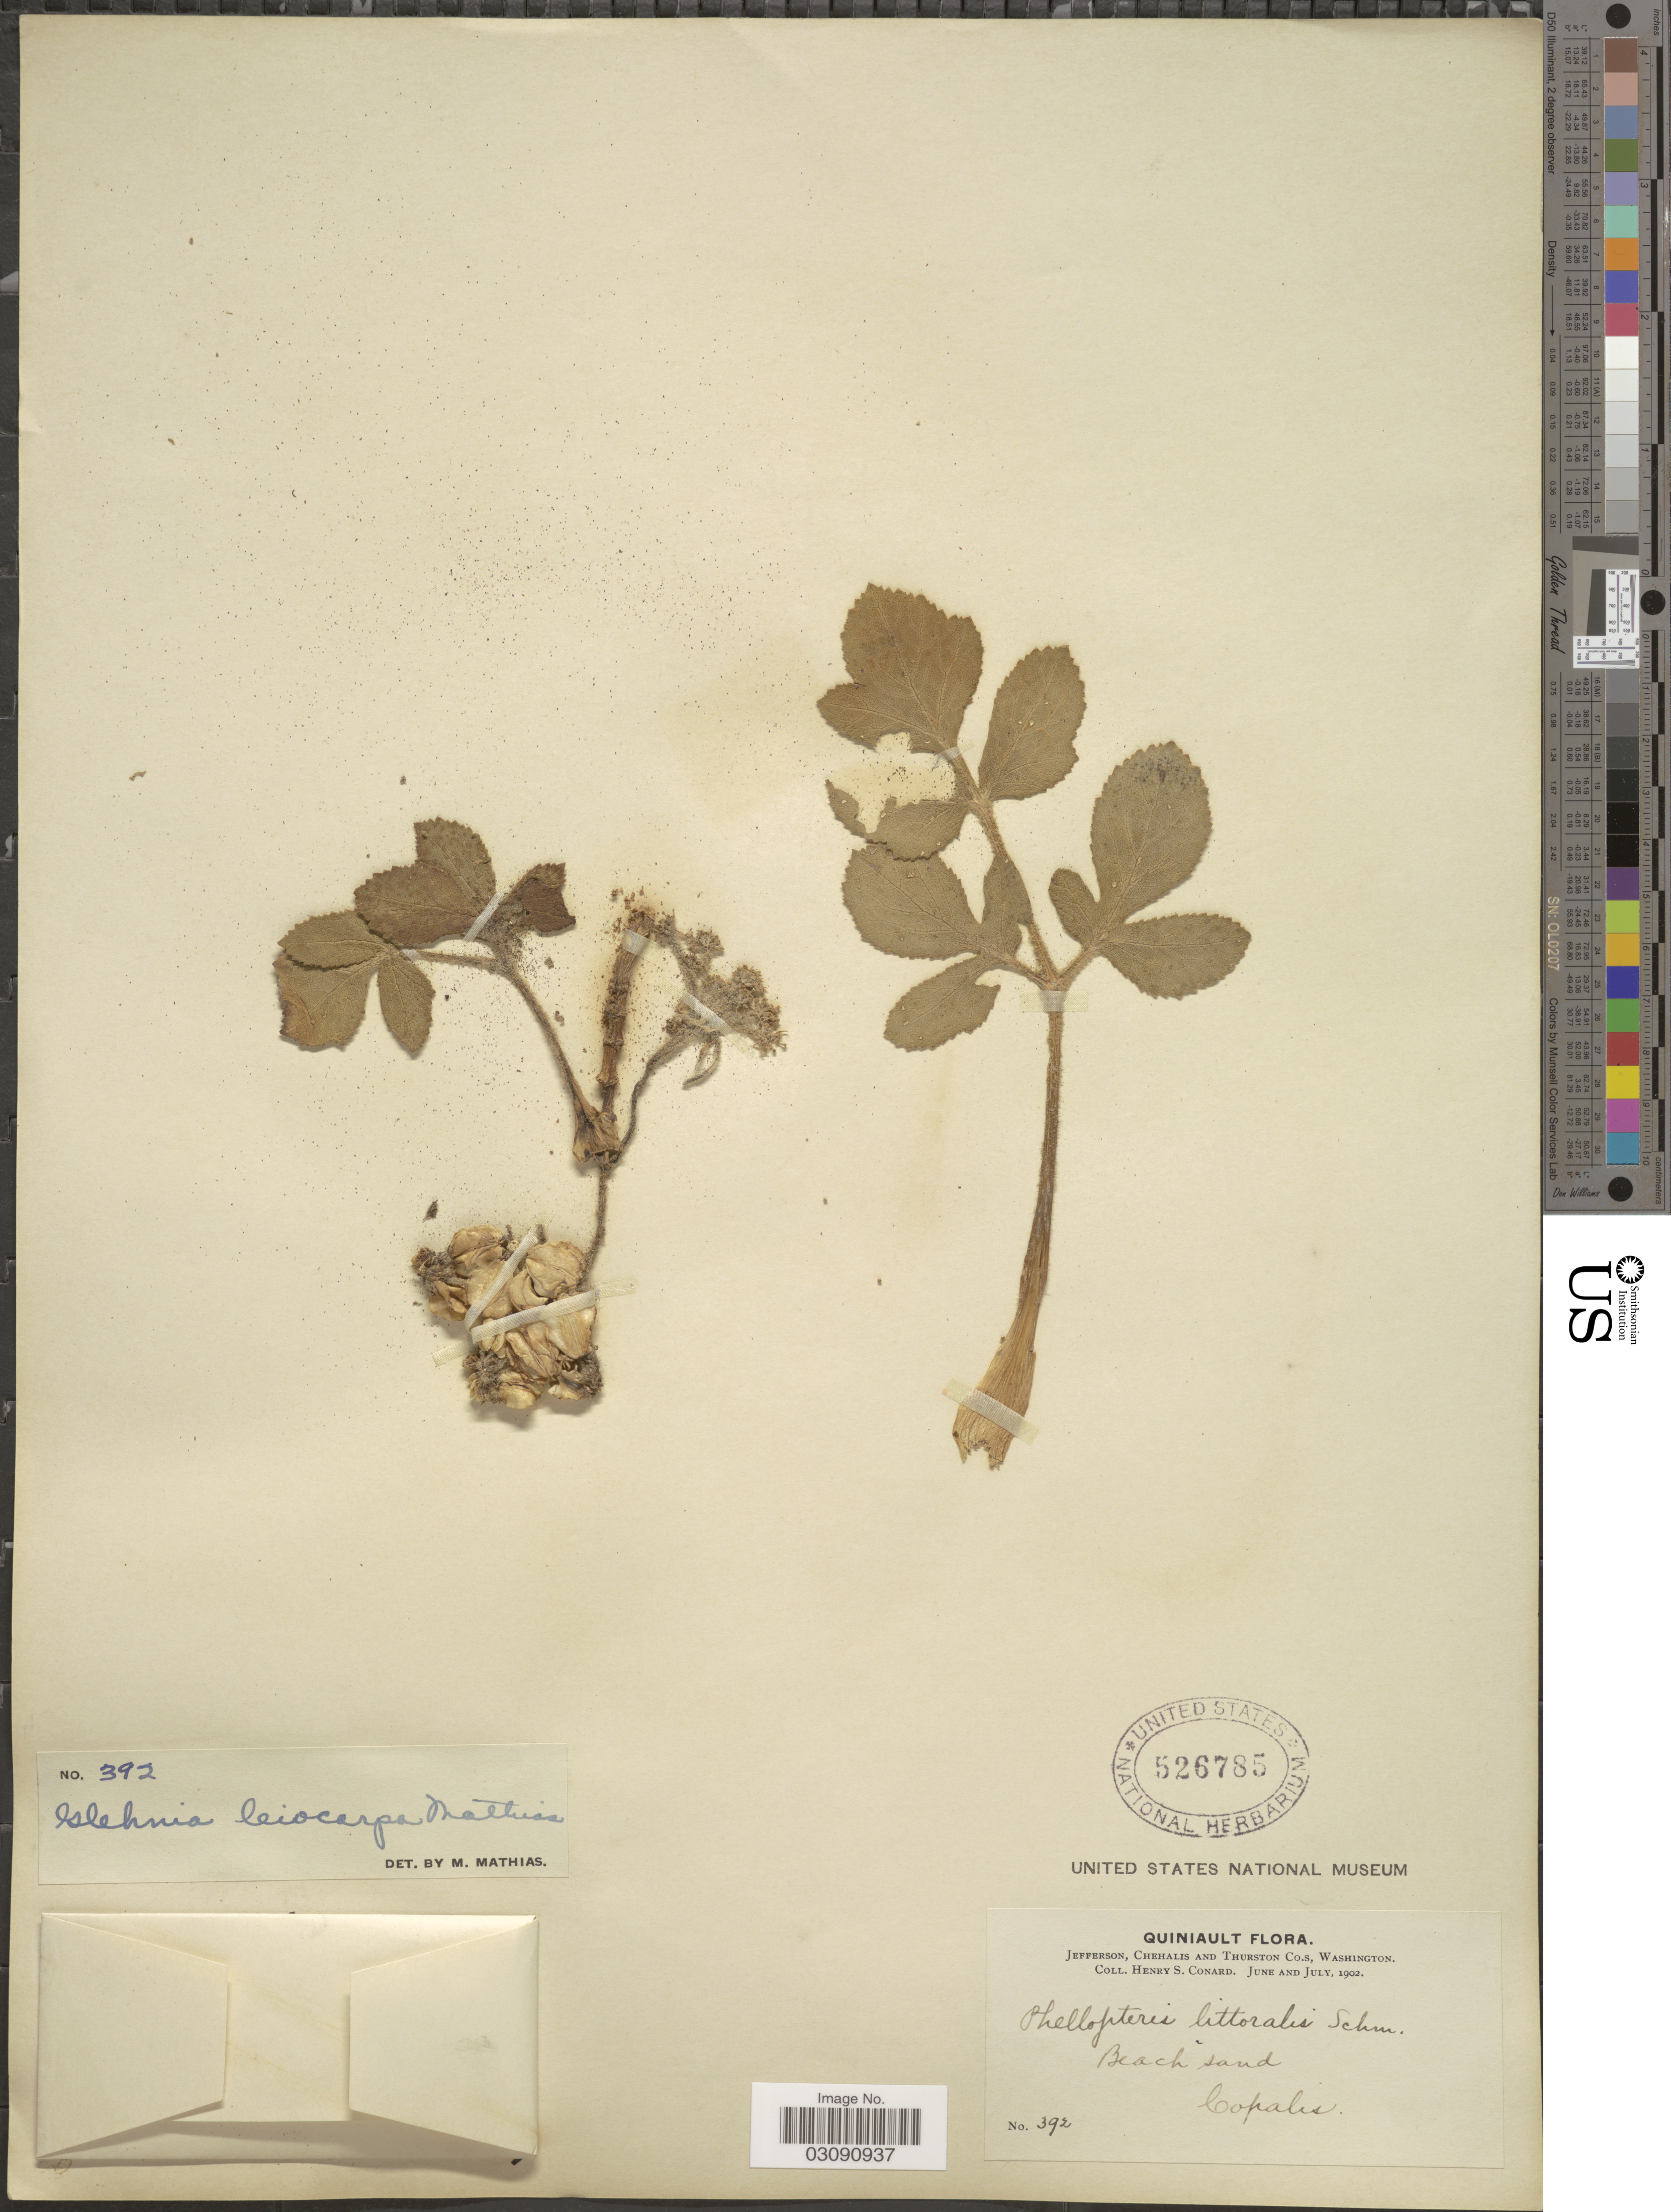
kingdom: Plantae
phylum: Tracheophyta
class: Magnoliopsida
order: Apiales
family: Apiaceae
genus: Glehnia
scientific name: Glehnia littoralis subsp. leiocarpa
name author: (Mathias) Hultén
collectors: H. S. Conard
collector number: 392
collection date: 1902-06/1902-07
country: United States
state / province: Washington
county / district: Thurston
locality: Quiniault, Jefferson, Chehalis and Thurston Co.s. Copalis.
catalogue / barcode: US 526785